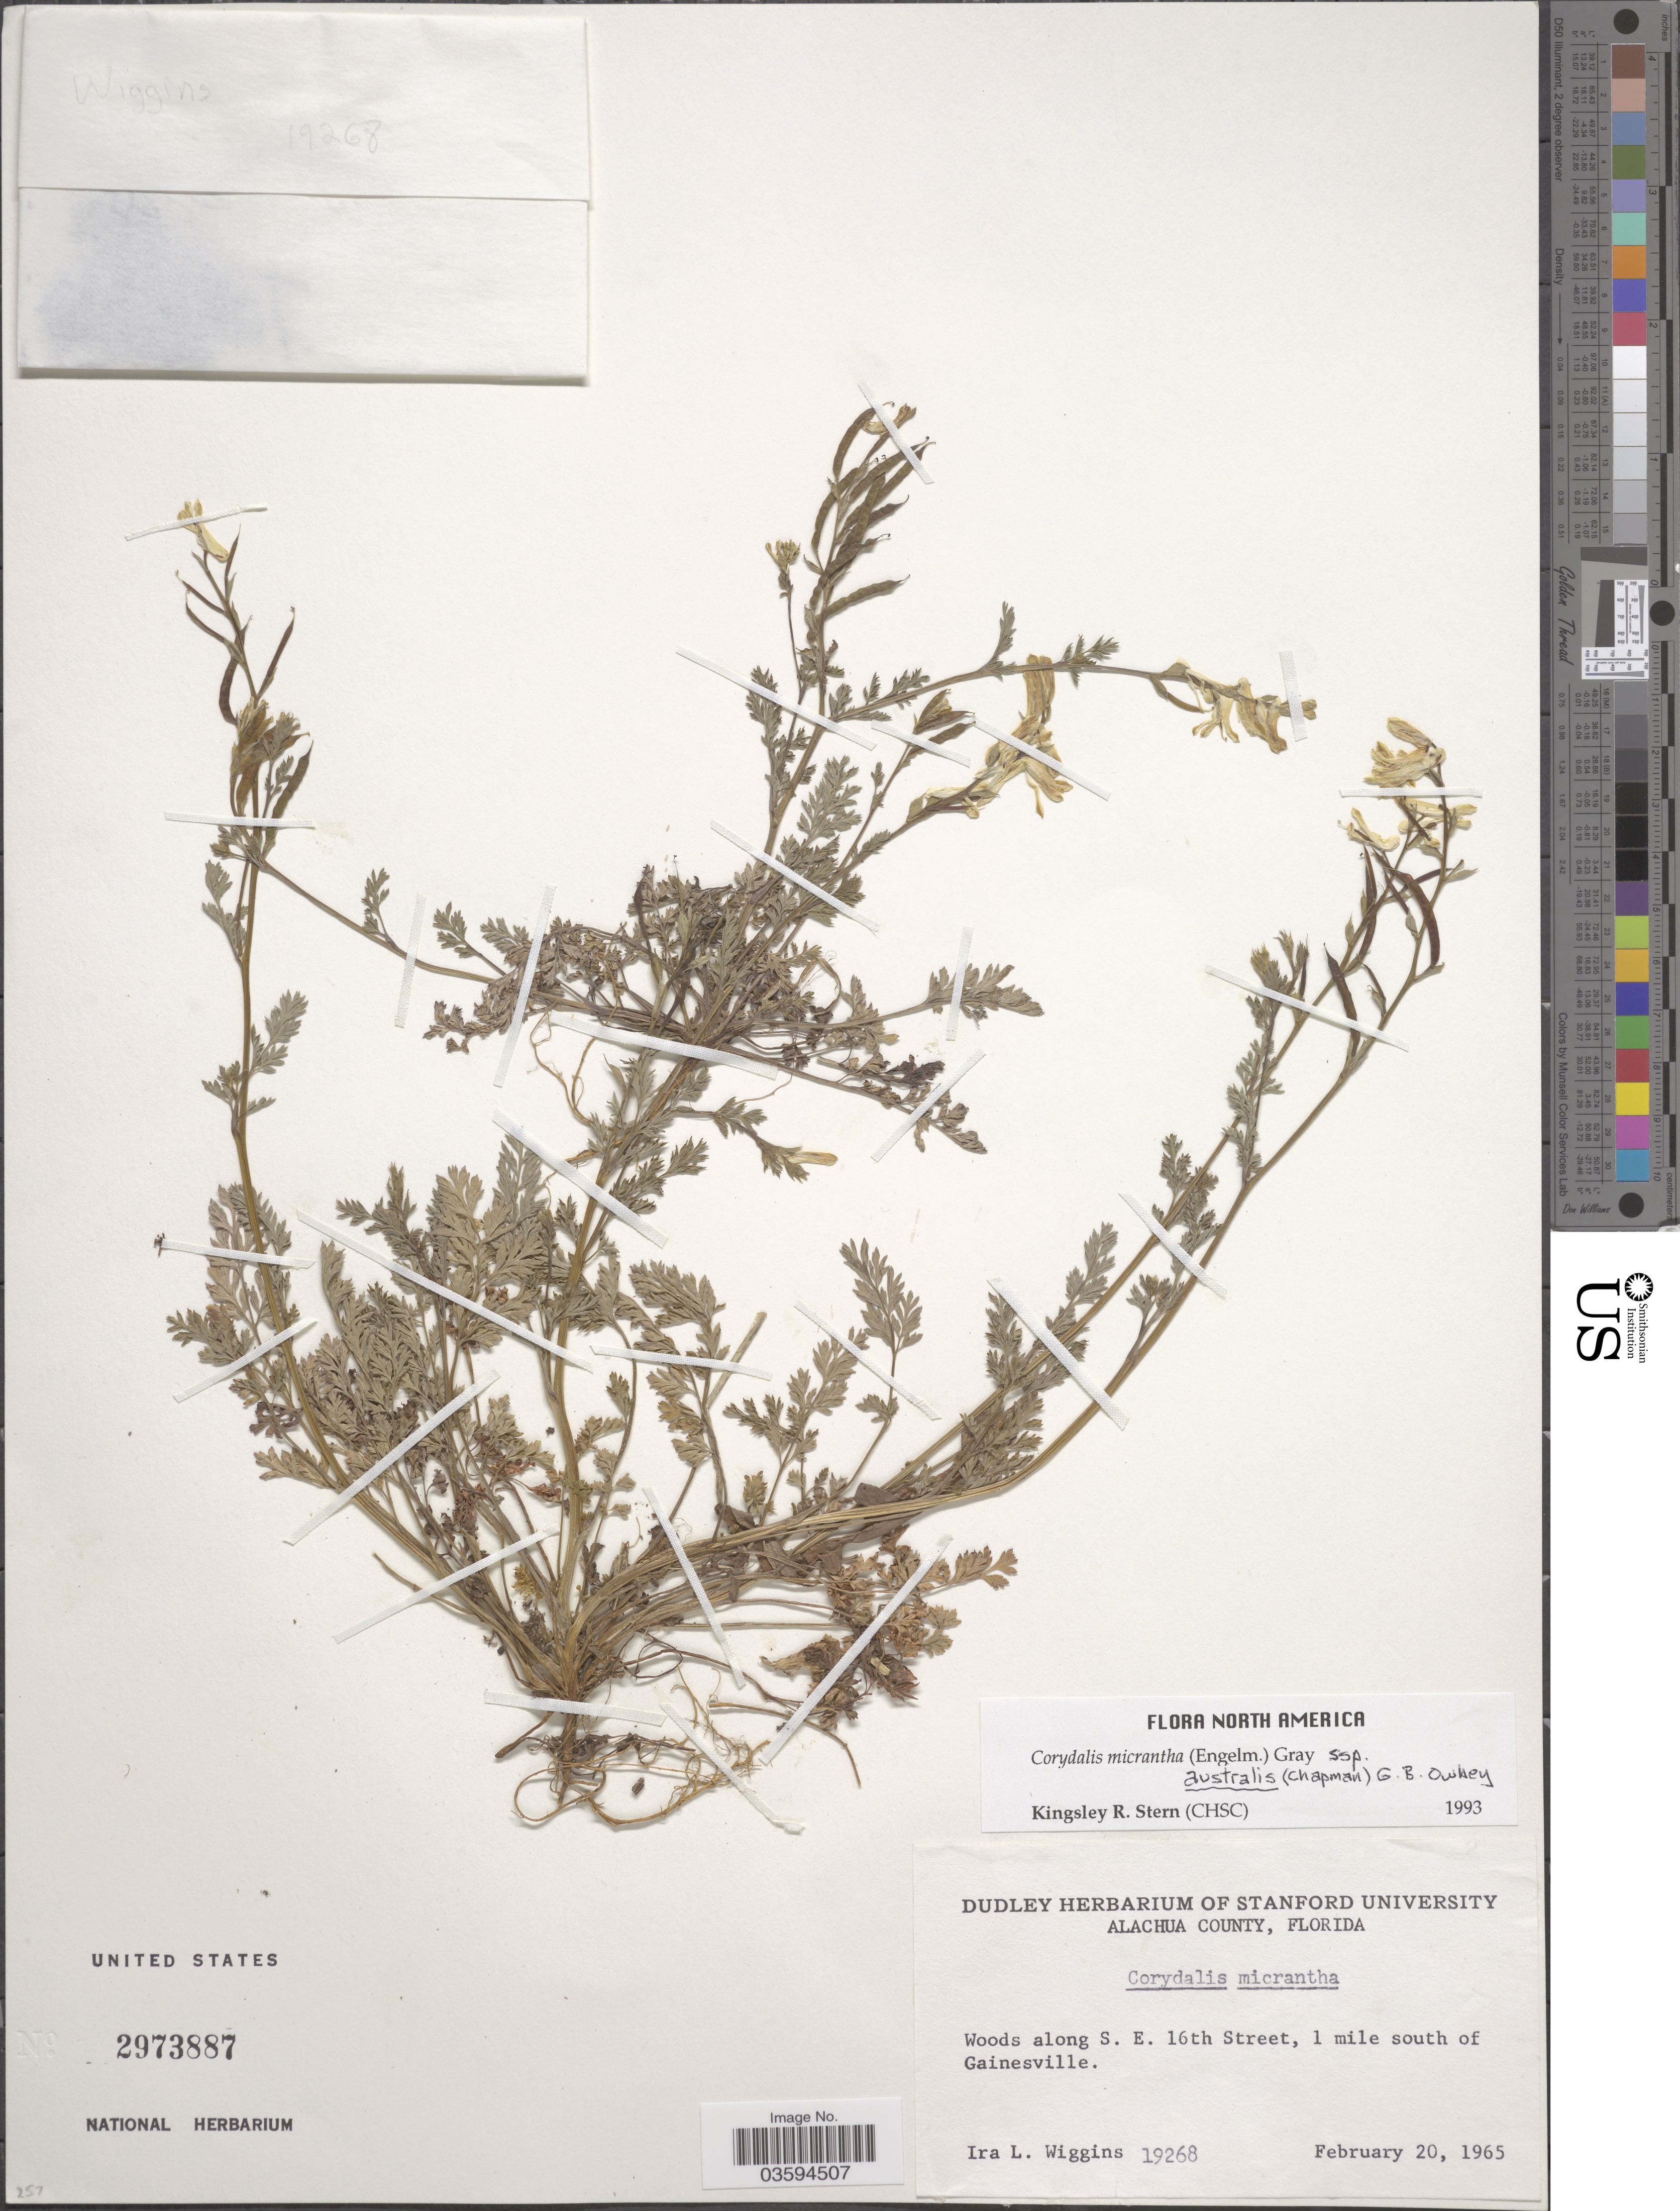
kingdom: Plantae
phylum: Tracheophyta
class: Magnoliopsida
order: Ranunculales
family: Papaveraceae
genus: Corydalis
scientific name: Corydalis micrantha subsp. australis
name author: (Chapm.) G.B. Ownbey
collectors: I. L. Wiggins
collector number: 19268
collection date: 1965-02-20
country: United States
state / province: Florida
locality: Alachua County. Woods along S. E. 16th Street, 1 mile south of Gainesville.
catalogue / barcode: US 2973887